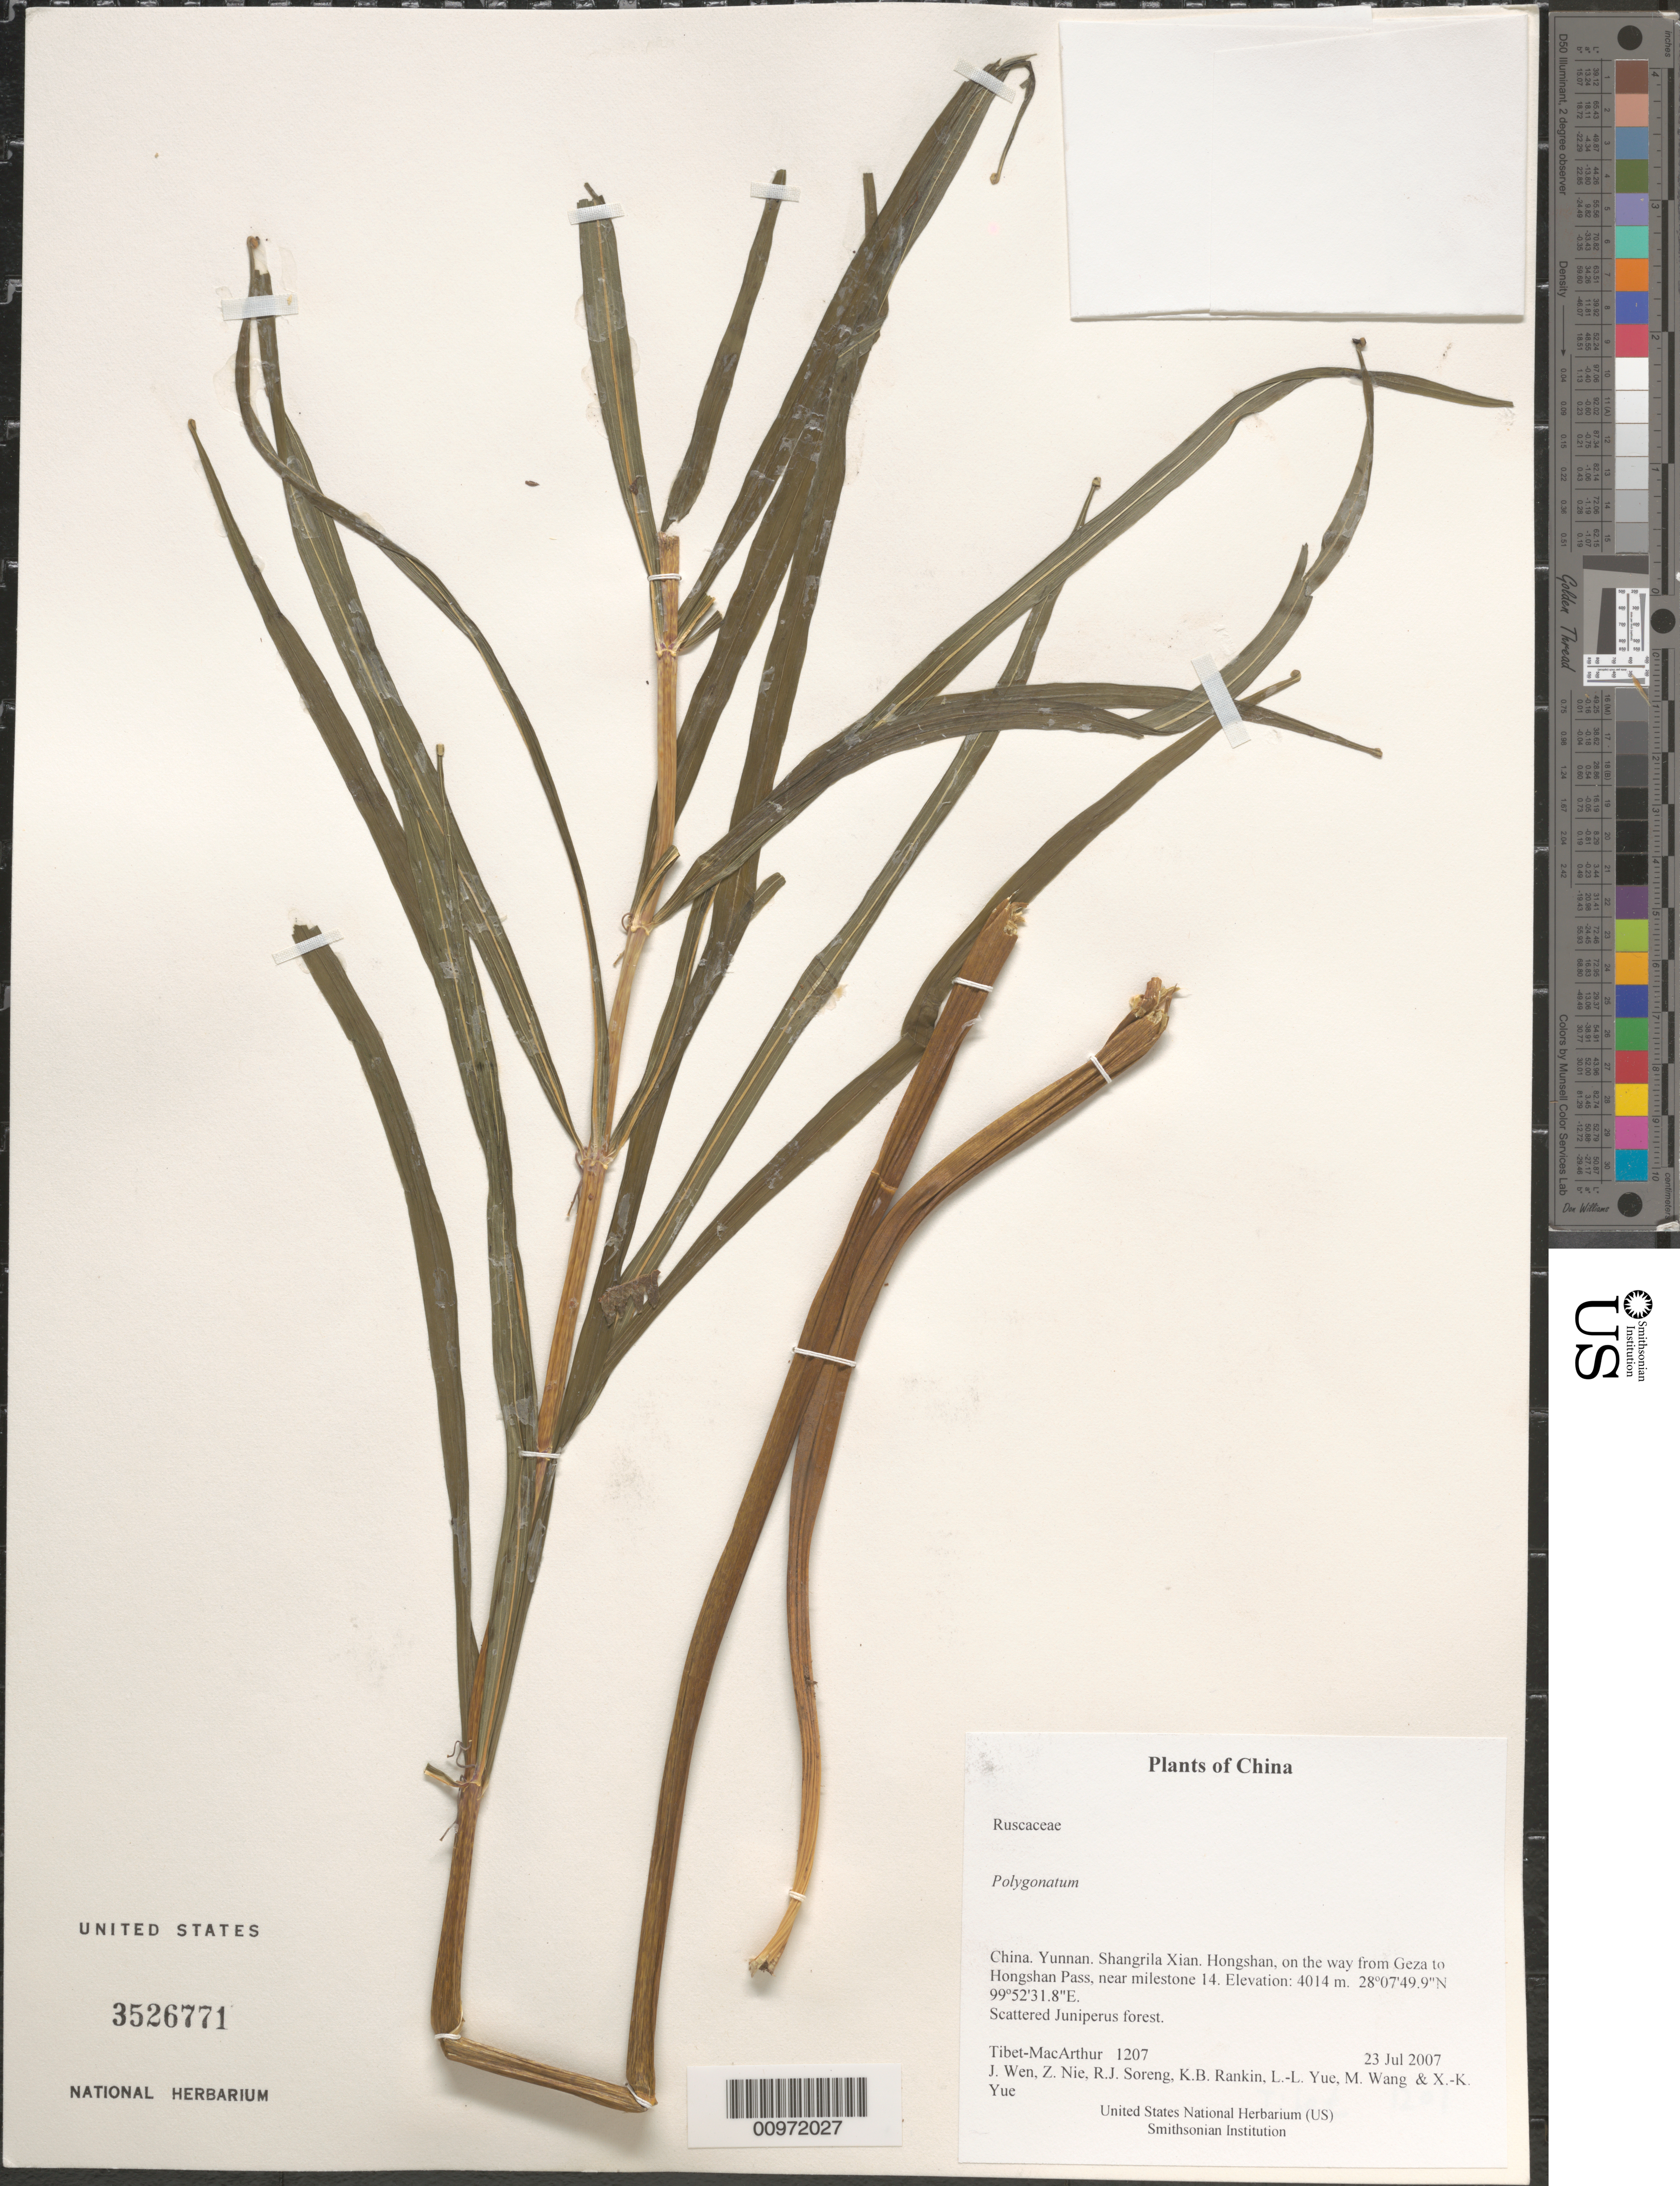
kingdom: Plantae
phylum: Tracheophyta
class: Liliopsida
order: Asparagales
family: Asparagaceae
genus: Polygonatum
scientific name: Polygonatum sp.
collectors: Tibet-MacArthur, J. Wen, Z. Nie, R. J. Soreng, K. Rankin, L. Yue, M. Wang & X. Yue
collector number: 1207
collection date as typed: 23 Jul 2007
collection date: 2007-07-23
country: China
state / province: Yunnan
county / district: Shangrila Xian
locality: Hongshan, on the way from Geza to Hongshan Pass, near milestone 14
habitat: Scattered Juniperus forest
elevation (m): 4014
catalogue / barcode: US 3526771